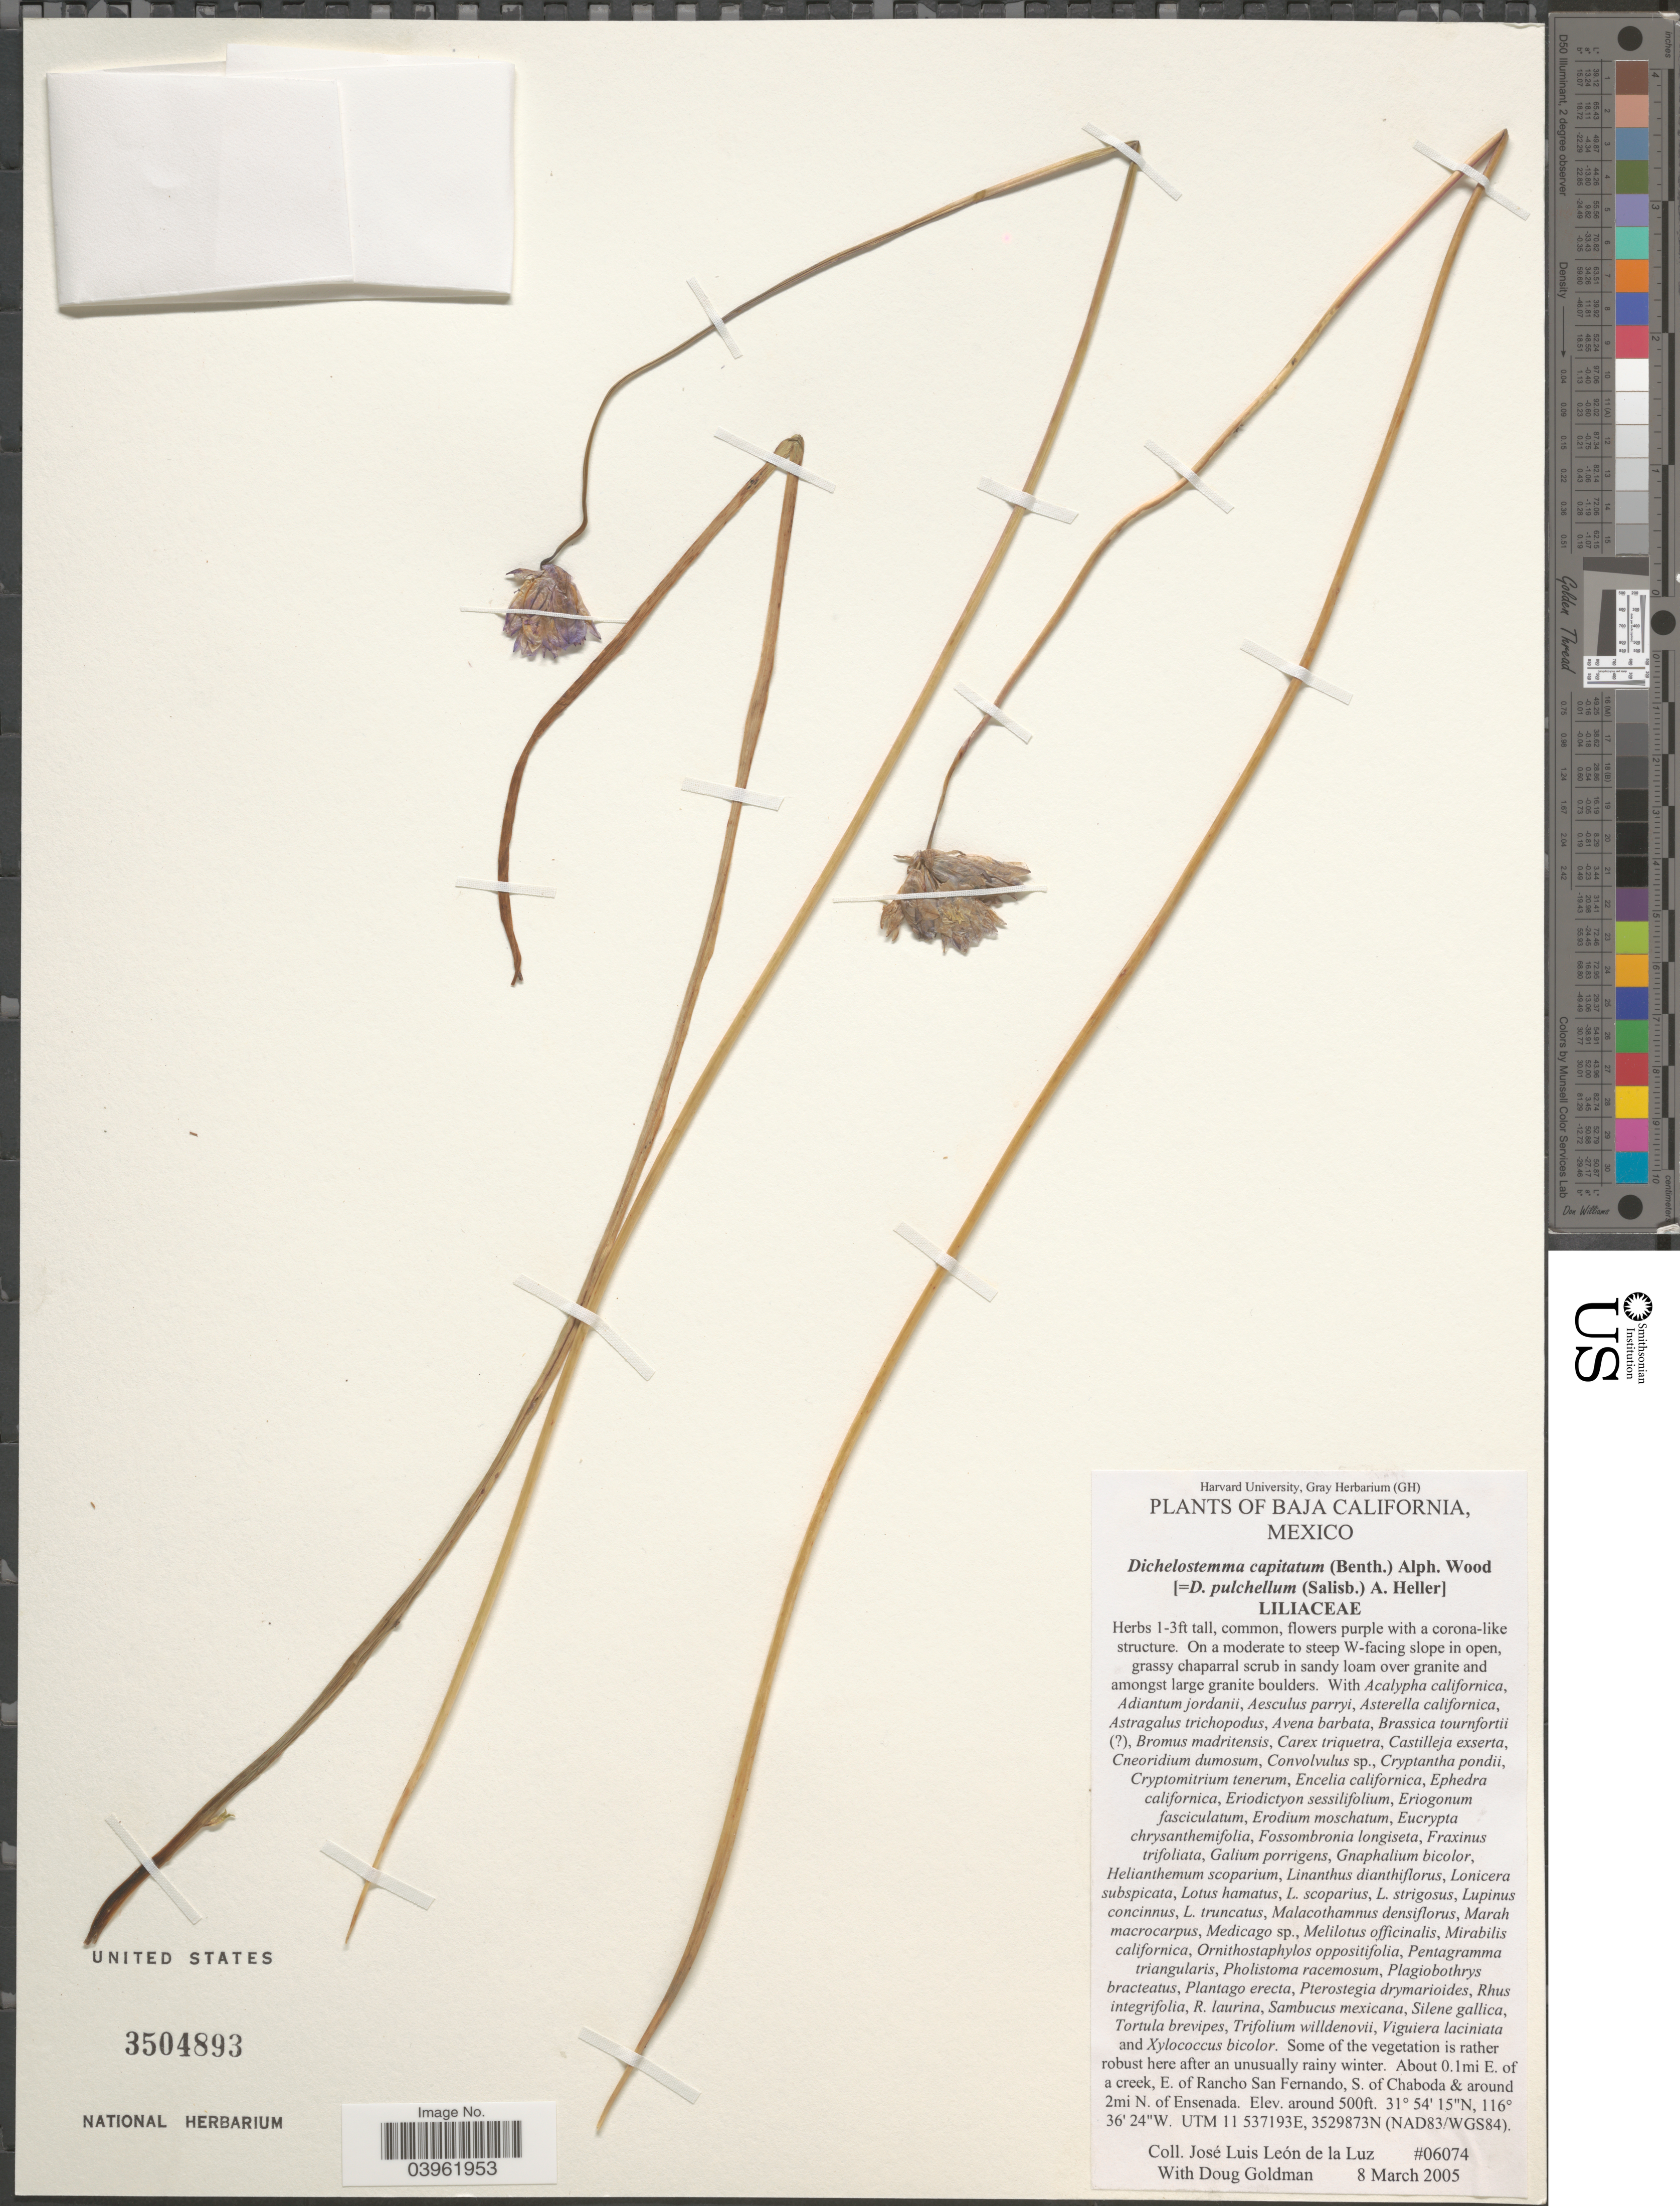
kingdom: Plantae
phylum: Tracheophyta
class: Liliopsida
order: Asparagales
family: Asparagaceae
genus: Dichelostemma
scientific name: Dichelostemma capitatum subsp. capitatum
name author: (Benth.) Alph. Wood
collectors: J. L. León de la Luz & D. Goldman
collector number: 06074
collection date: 2005-03-08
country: Mexico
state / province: Baja California Norte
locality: About 0.1 mi E. of a creek, E. of Rancho San Fernando, S. of Chaboda & around 2mi N. of Ensenada.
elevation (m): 152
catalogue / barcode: US 3504893